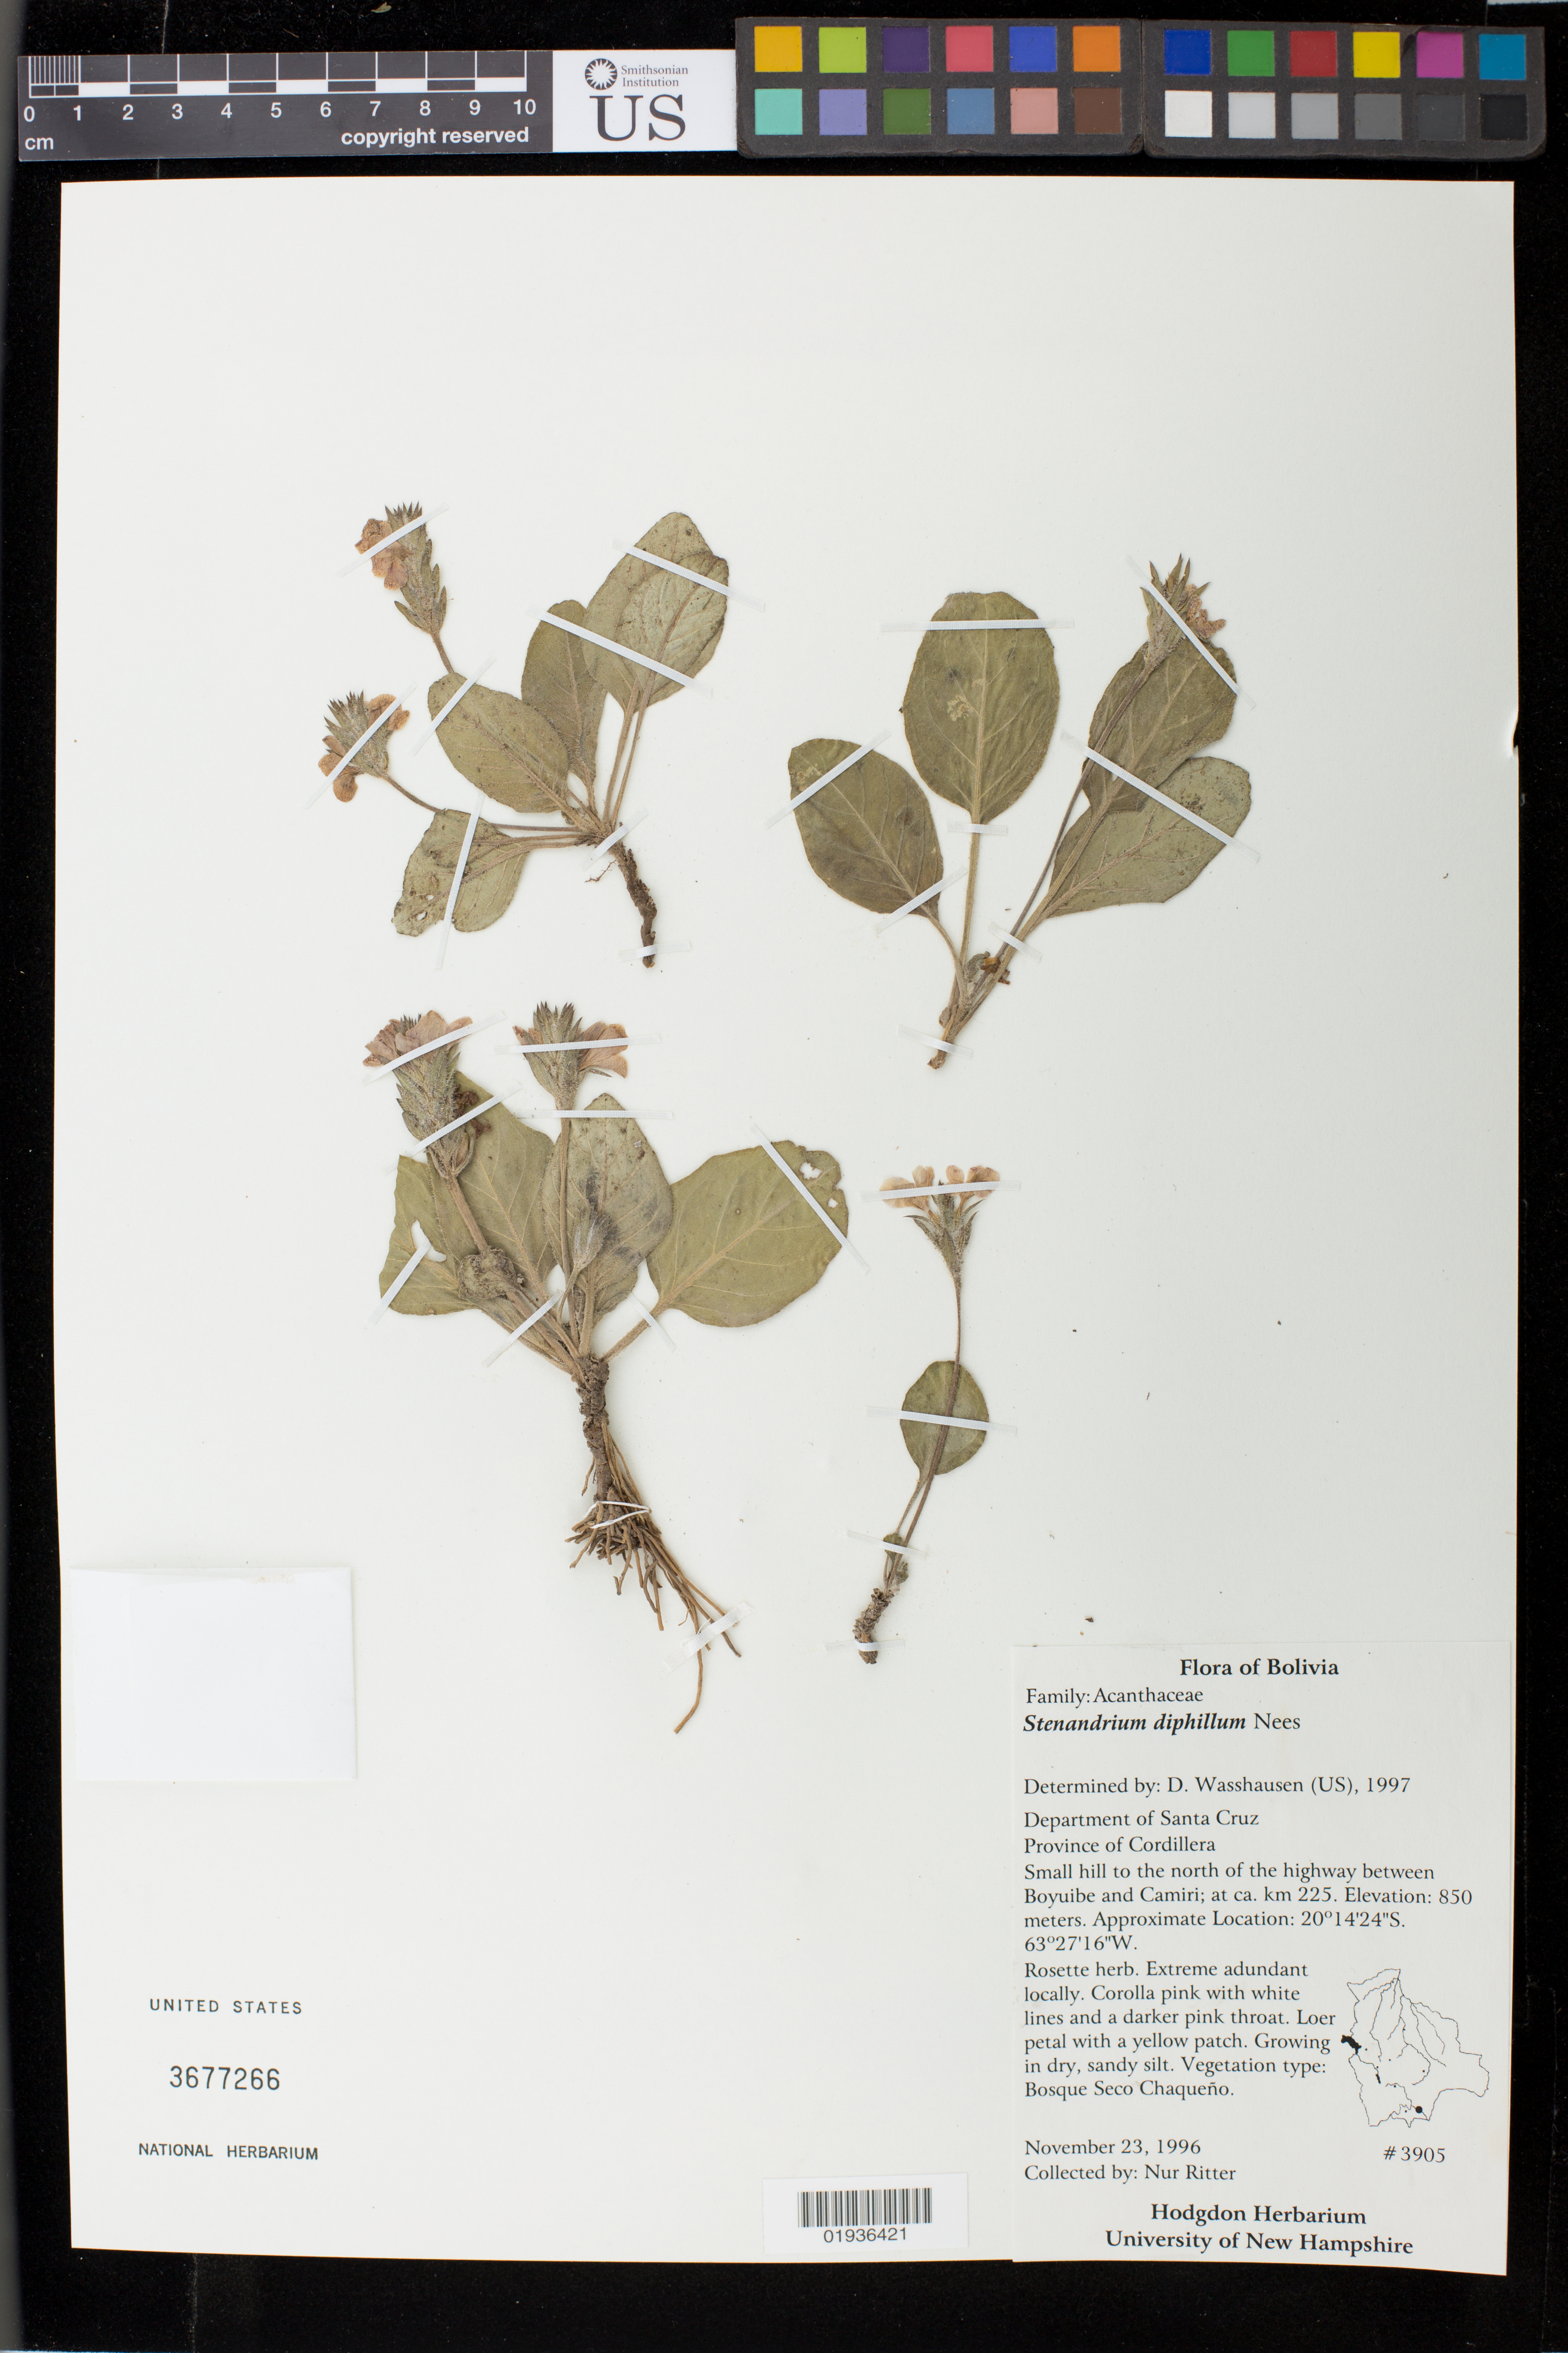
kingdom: Plantae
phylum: Tracheophyta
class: Magnoliopsida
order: Lamiales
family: Acanthaceae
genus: Stenandrium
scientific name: Stenandrium dulce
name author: (Cav.) Nees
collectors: N. Ritter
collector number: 3905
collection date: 1996-11-23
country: Bolivia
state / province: Santa Cruz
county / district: Cordillera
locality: N of Hwy between Boyuibe and Camiri, at km 225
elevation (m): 850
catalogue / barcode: US 3677266